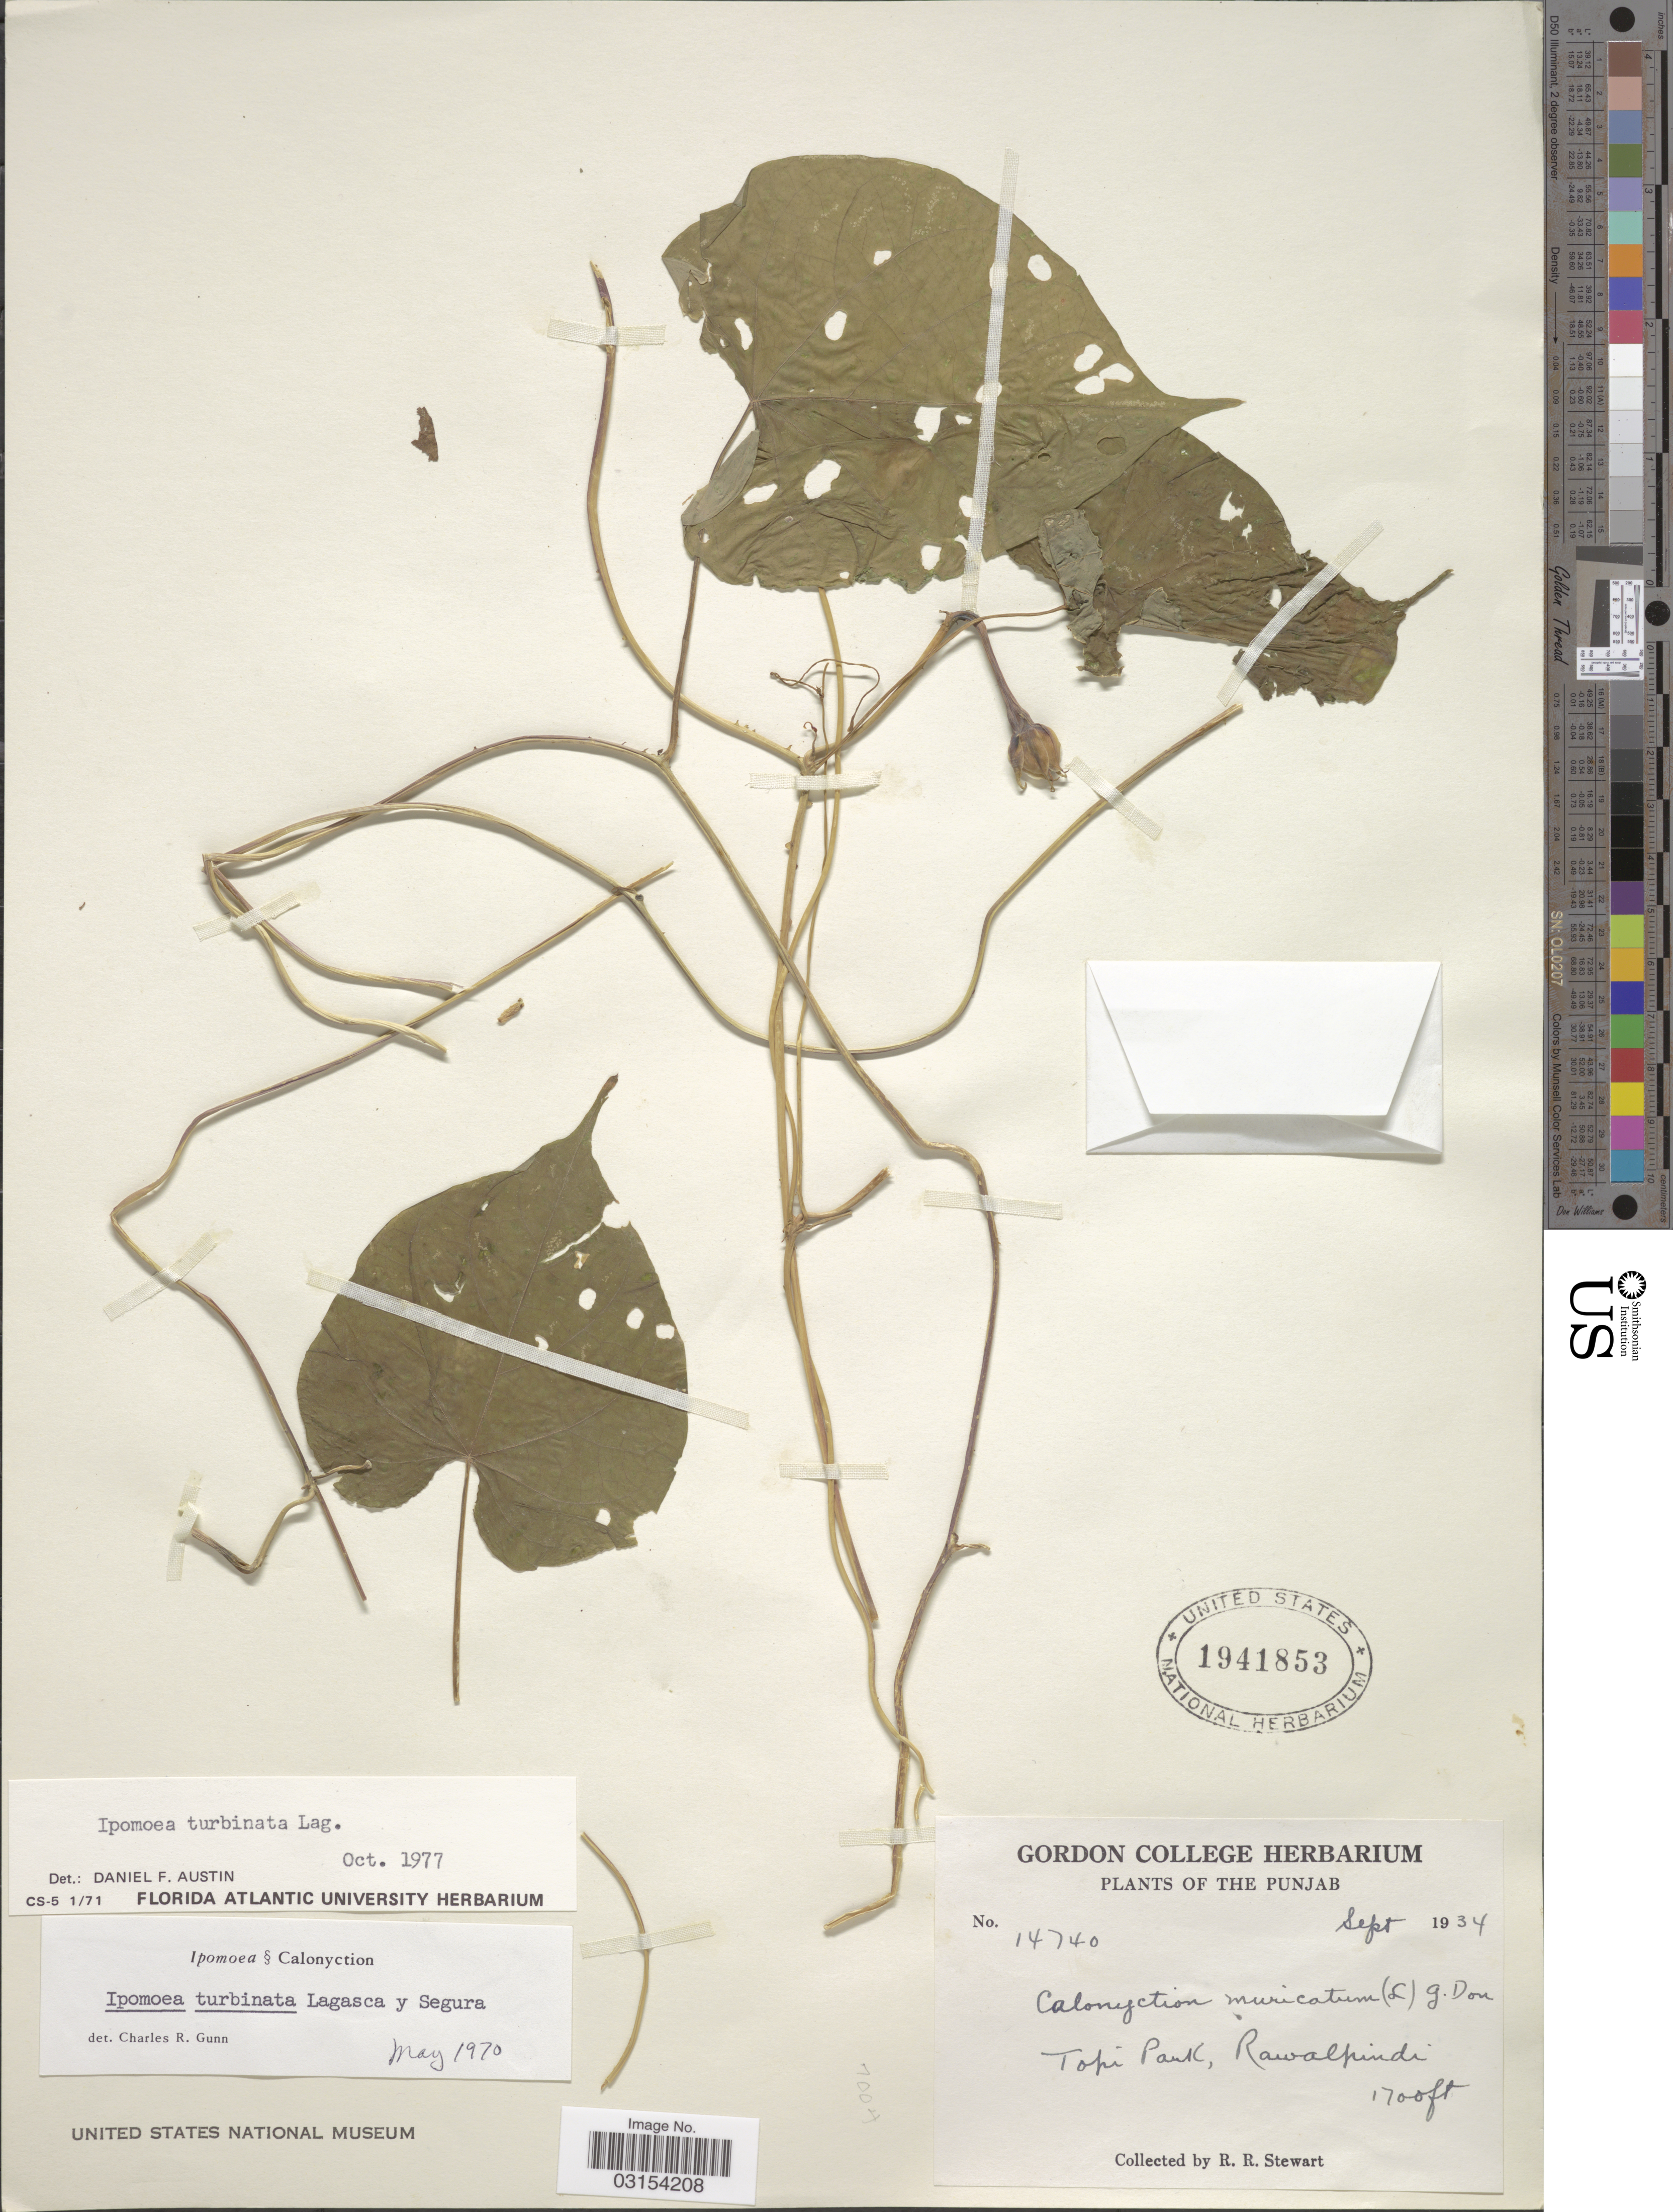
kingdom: Plantae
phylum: Tracheophyta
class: Magnoliopsida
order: Solanales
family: Convolvulaceae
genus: Ipomoea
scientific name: Ipomoea turbinata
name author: Lag.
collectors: R. Stewart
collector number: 14740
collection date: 1934-09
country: Pakistan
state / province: Punjab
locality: The Punjab, Topi Park, Rawalpindi.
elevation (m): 518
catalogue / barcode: US 1941853